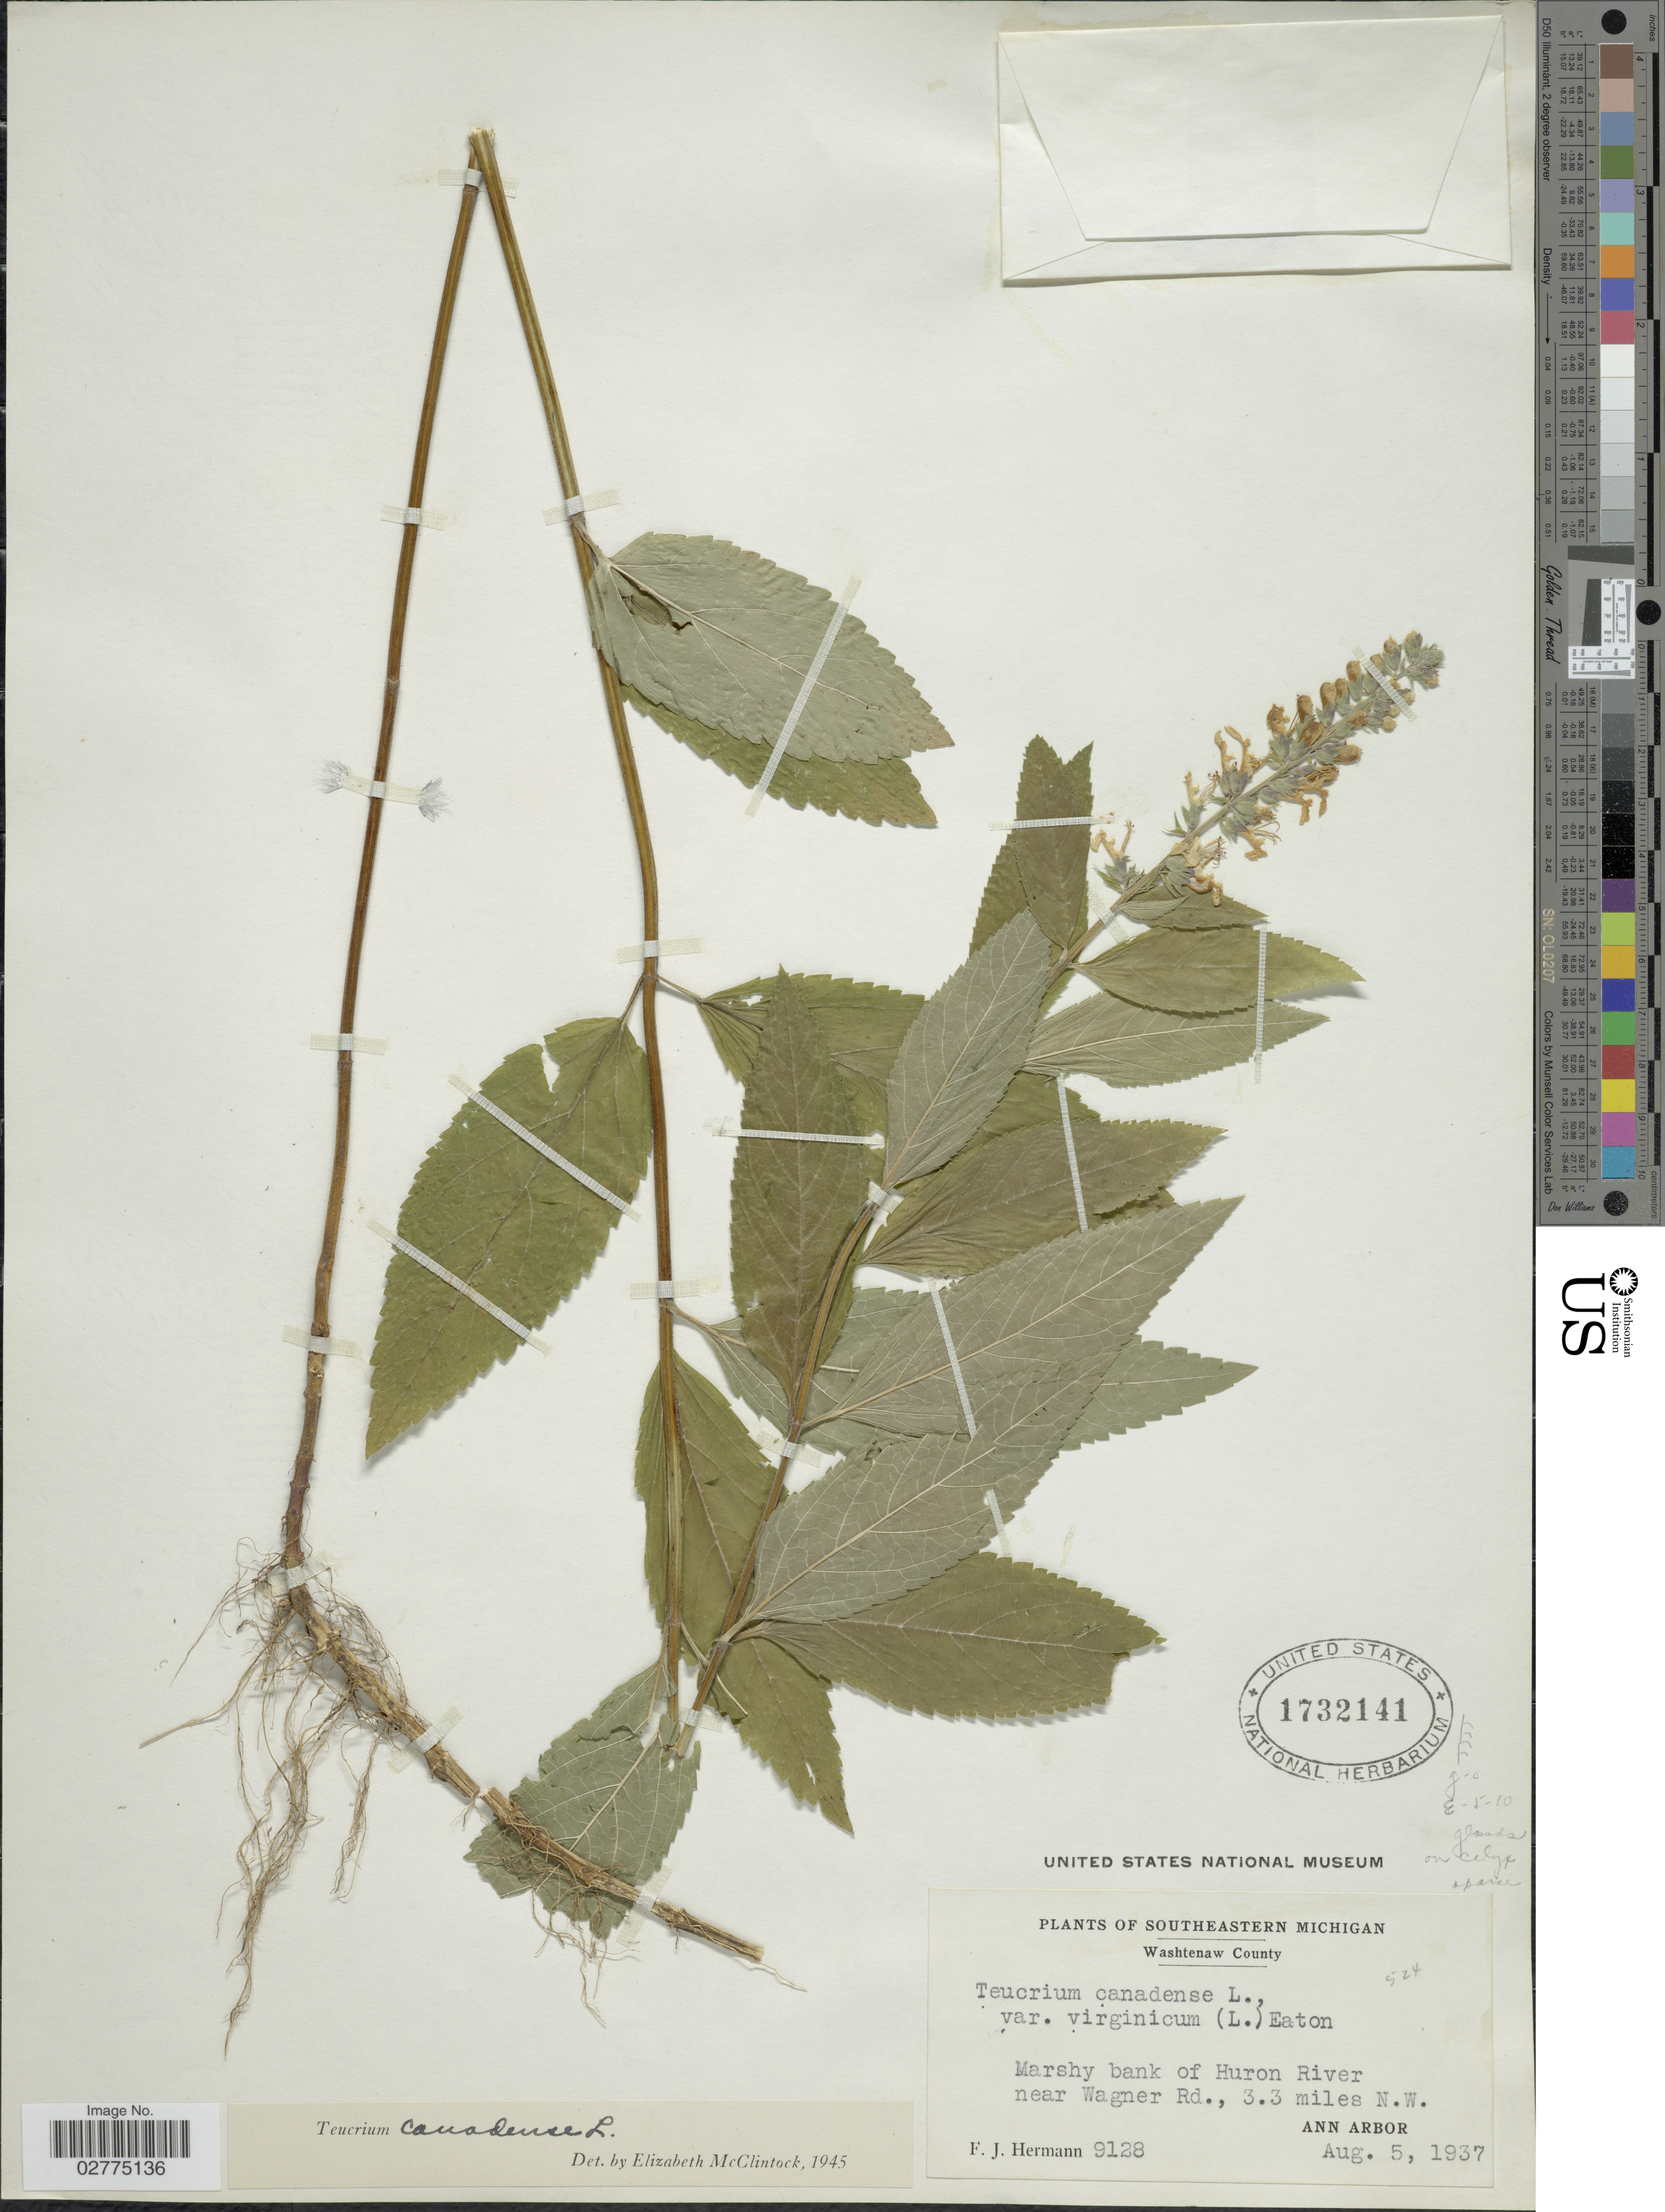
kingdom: Plantae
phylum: Tracheophyta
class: Magnoliopsida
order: Lamiales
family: Lamiaceae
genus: Teucrium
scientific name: Teucrium canadense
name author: L.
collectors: F. J. Hermann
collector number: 9128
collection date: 1937-08-05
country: United States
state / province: Michigan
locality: Southeastern Michigan, Marshy bank of Huron River, near Wagner Rd., 3.3 miles N.W., Ann Arbor.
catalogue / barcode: US 1732141